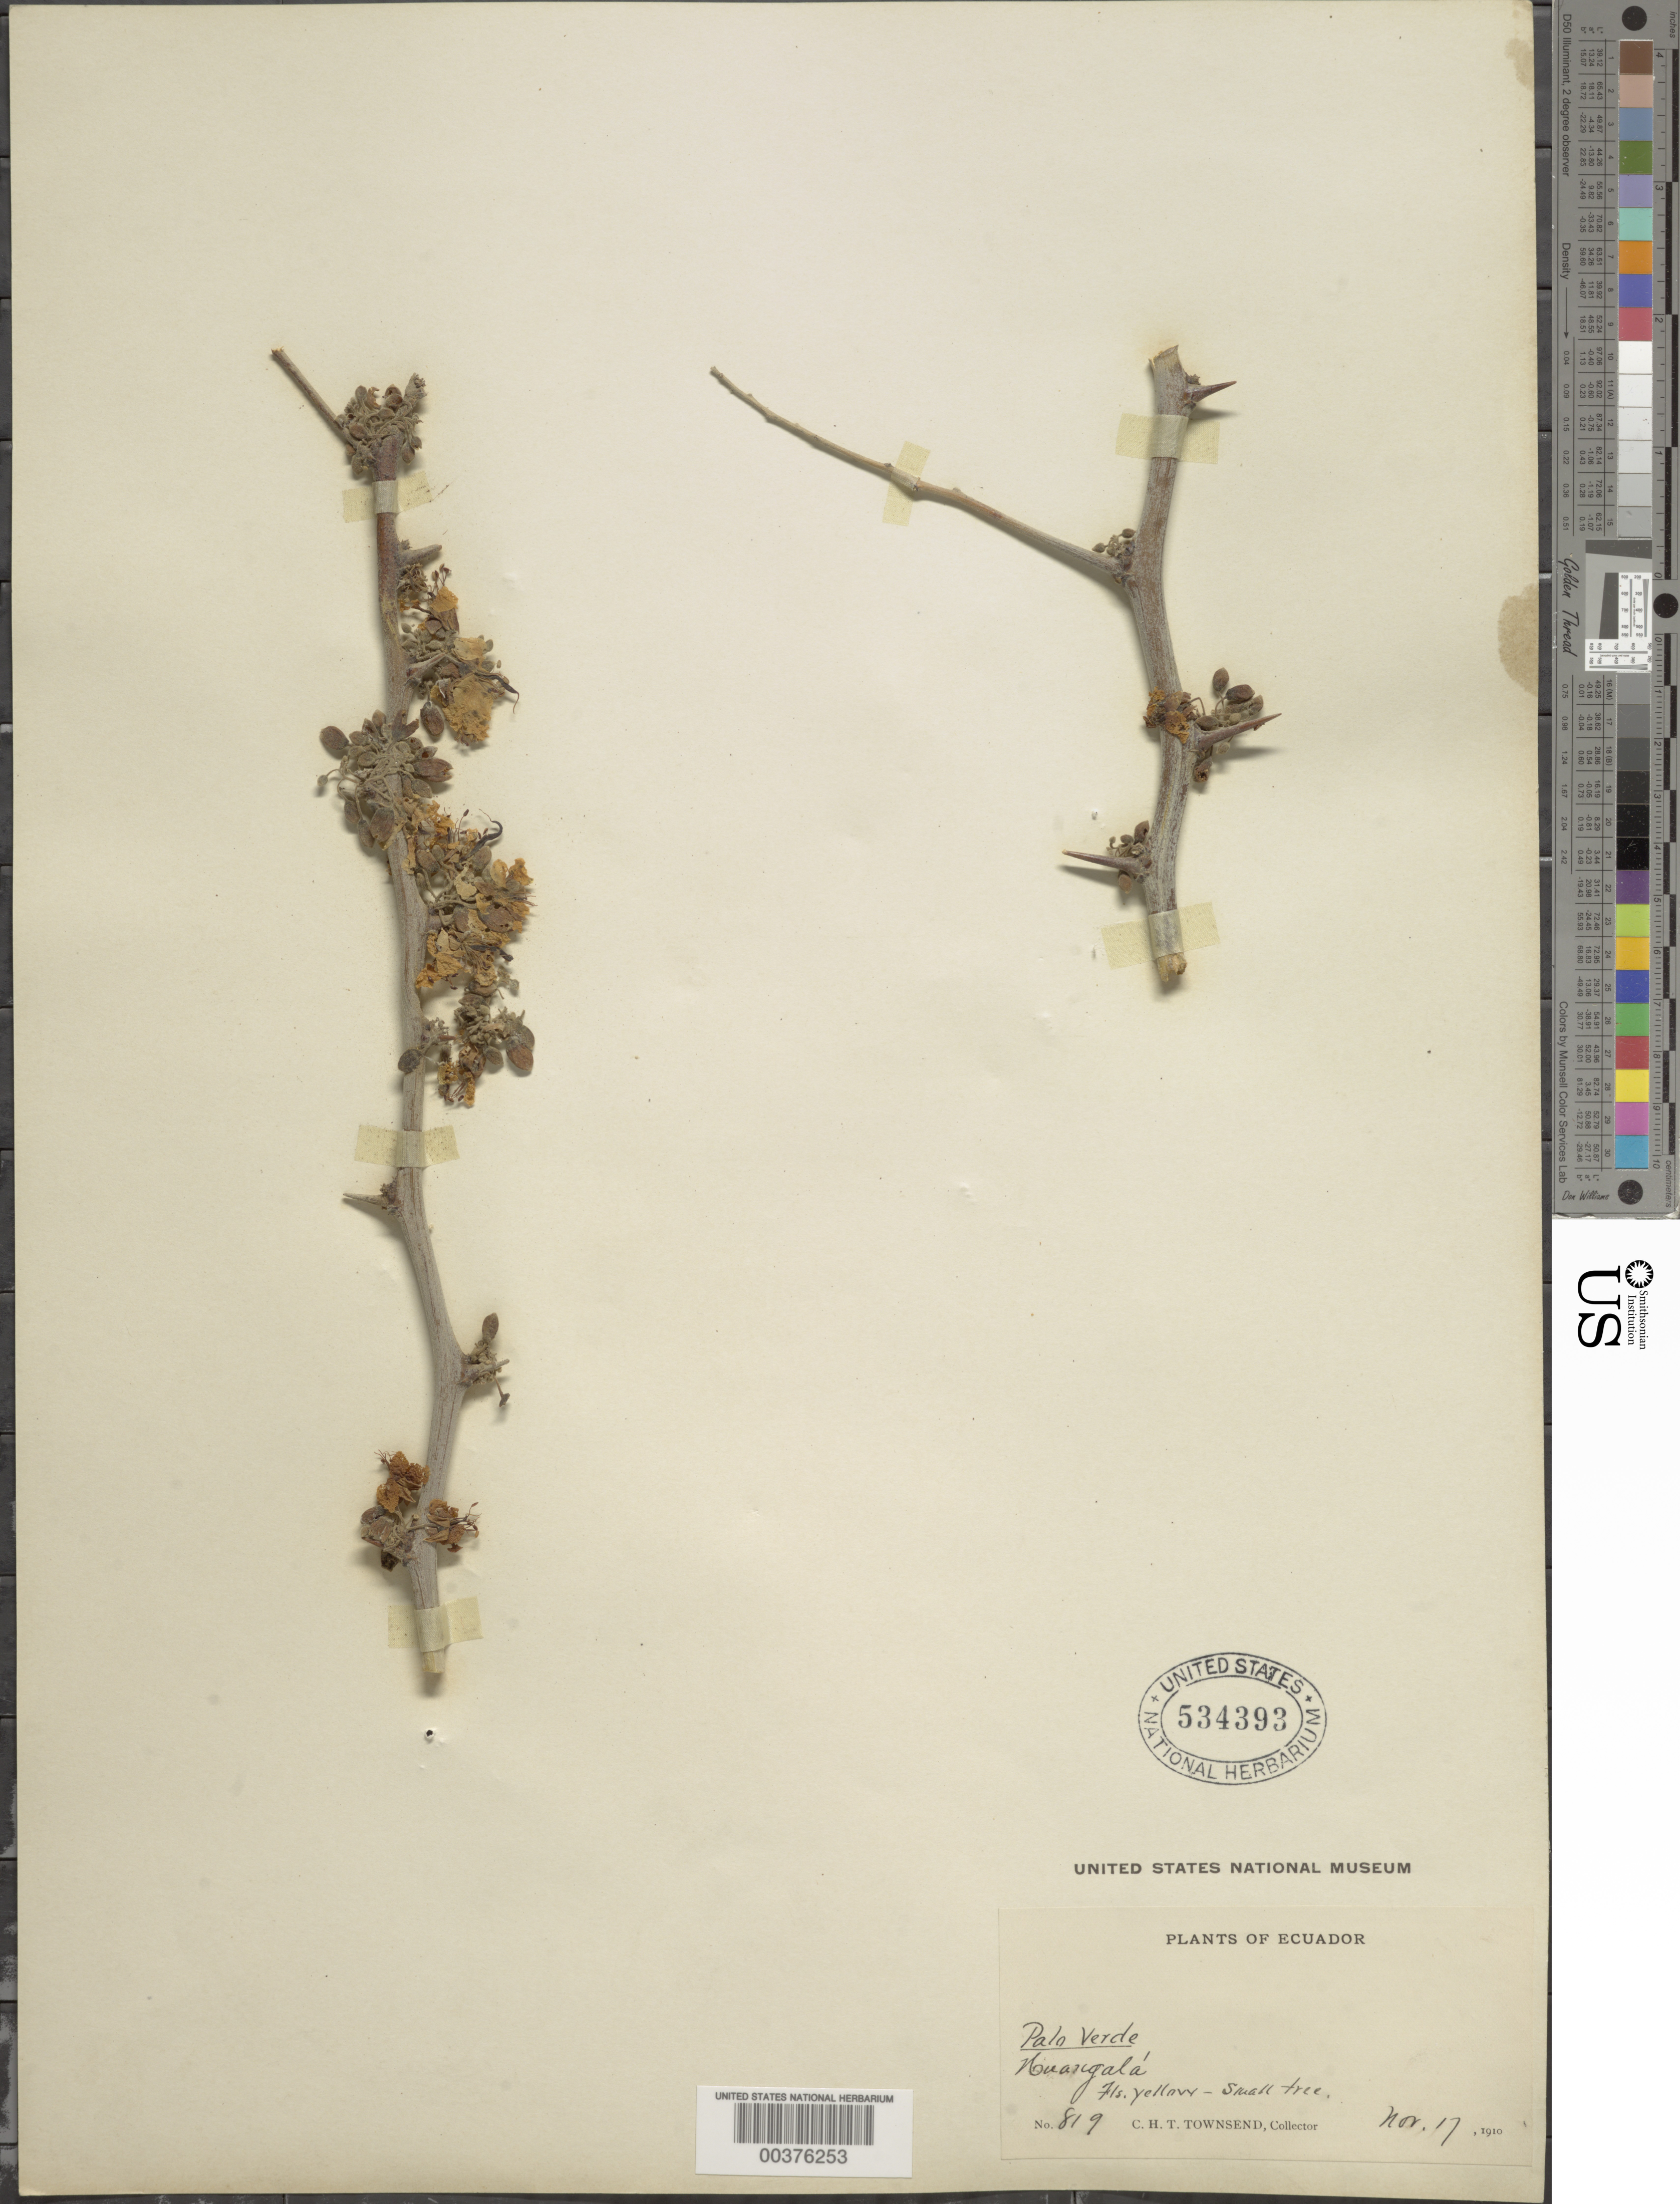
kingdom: Plantae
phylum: Tracheophyta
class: Magnoliopsida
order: Fabales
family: Fabaceae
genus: Parkinsonia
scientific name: Parkinsonia praecox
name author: (Ruiz & Pav.) J.E. Hawkins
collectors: C. H. T. Townsend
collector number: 819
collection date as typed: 17 Nov 1910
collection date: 1910-11-17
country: Ecuador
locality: Nuangala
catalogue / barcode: US 534393